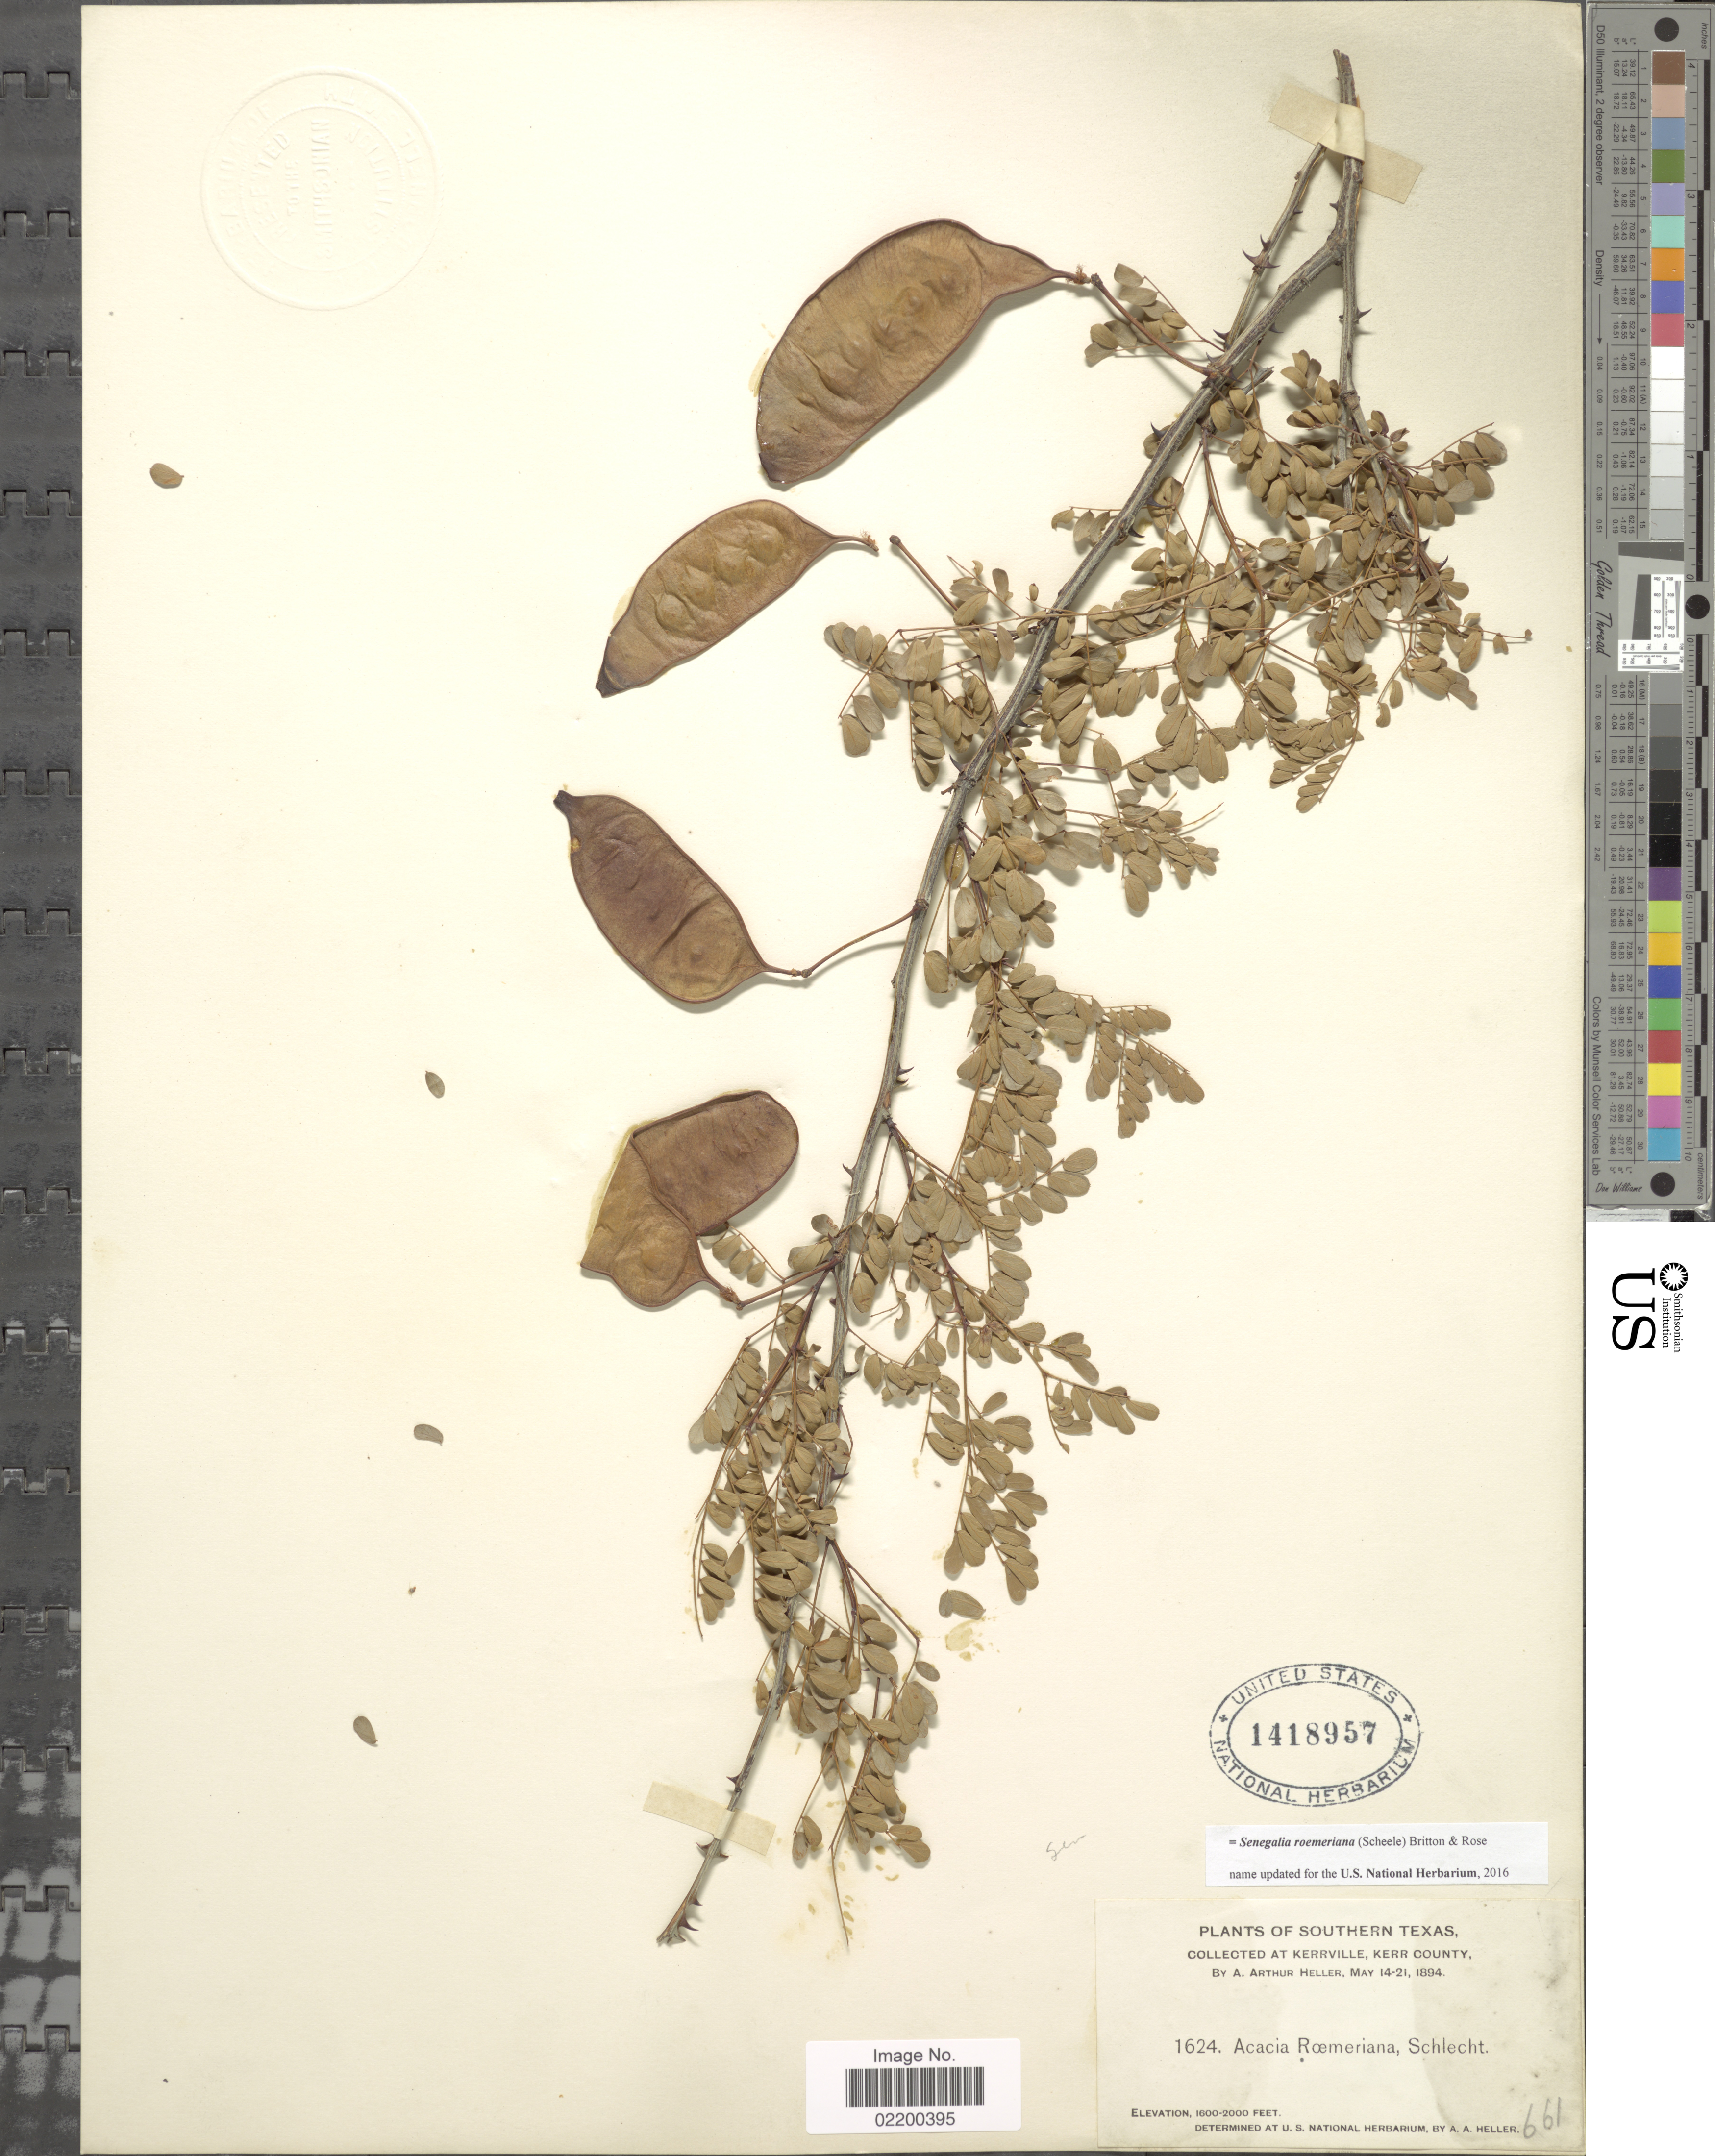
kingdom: Plantae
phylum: Tracheophyta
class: Magnoliopsida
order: Fabales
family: Fabaceae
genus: Senegalia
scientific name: Senegalia roemeriana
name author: (Scheele) Britton & Rose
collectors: A. A. Heller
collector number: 1624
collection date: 1894-05-14/1894-05-21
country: United States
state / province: Texas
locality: Southern Texas, at Kerrville, Kerr County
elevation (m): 488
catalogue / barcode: US 1418957